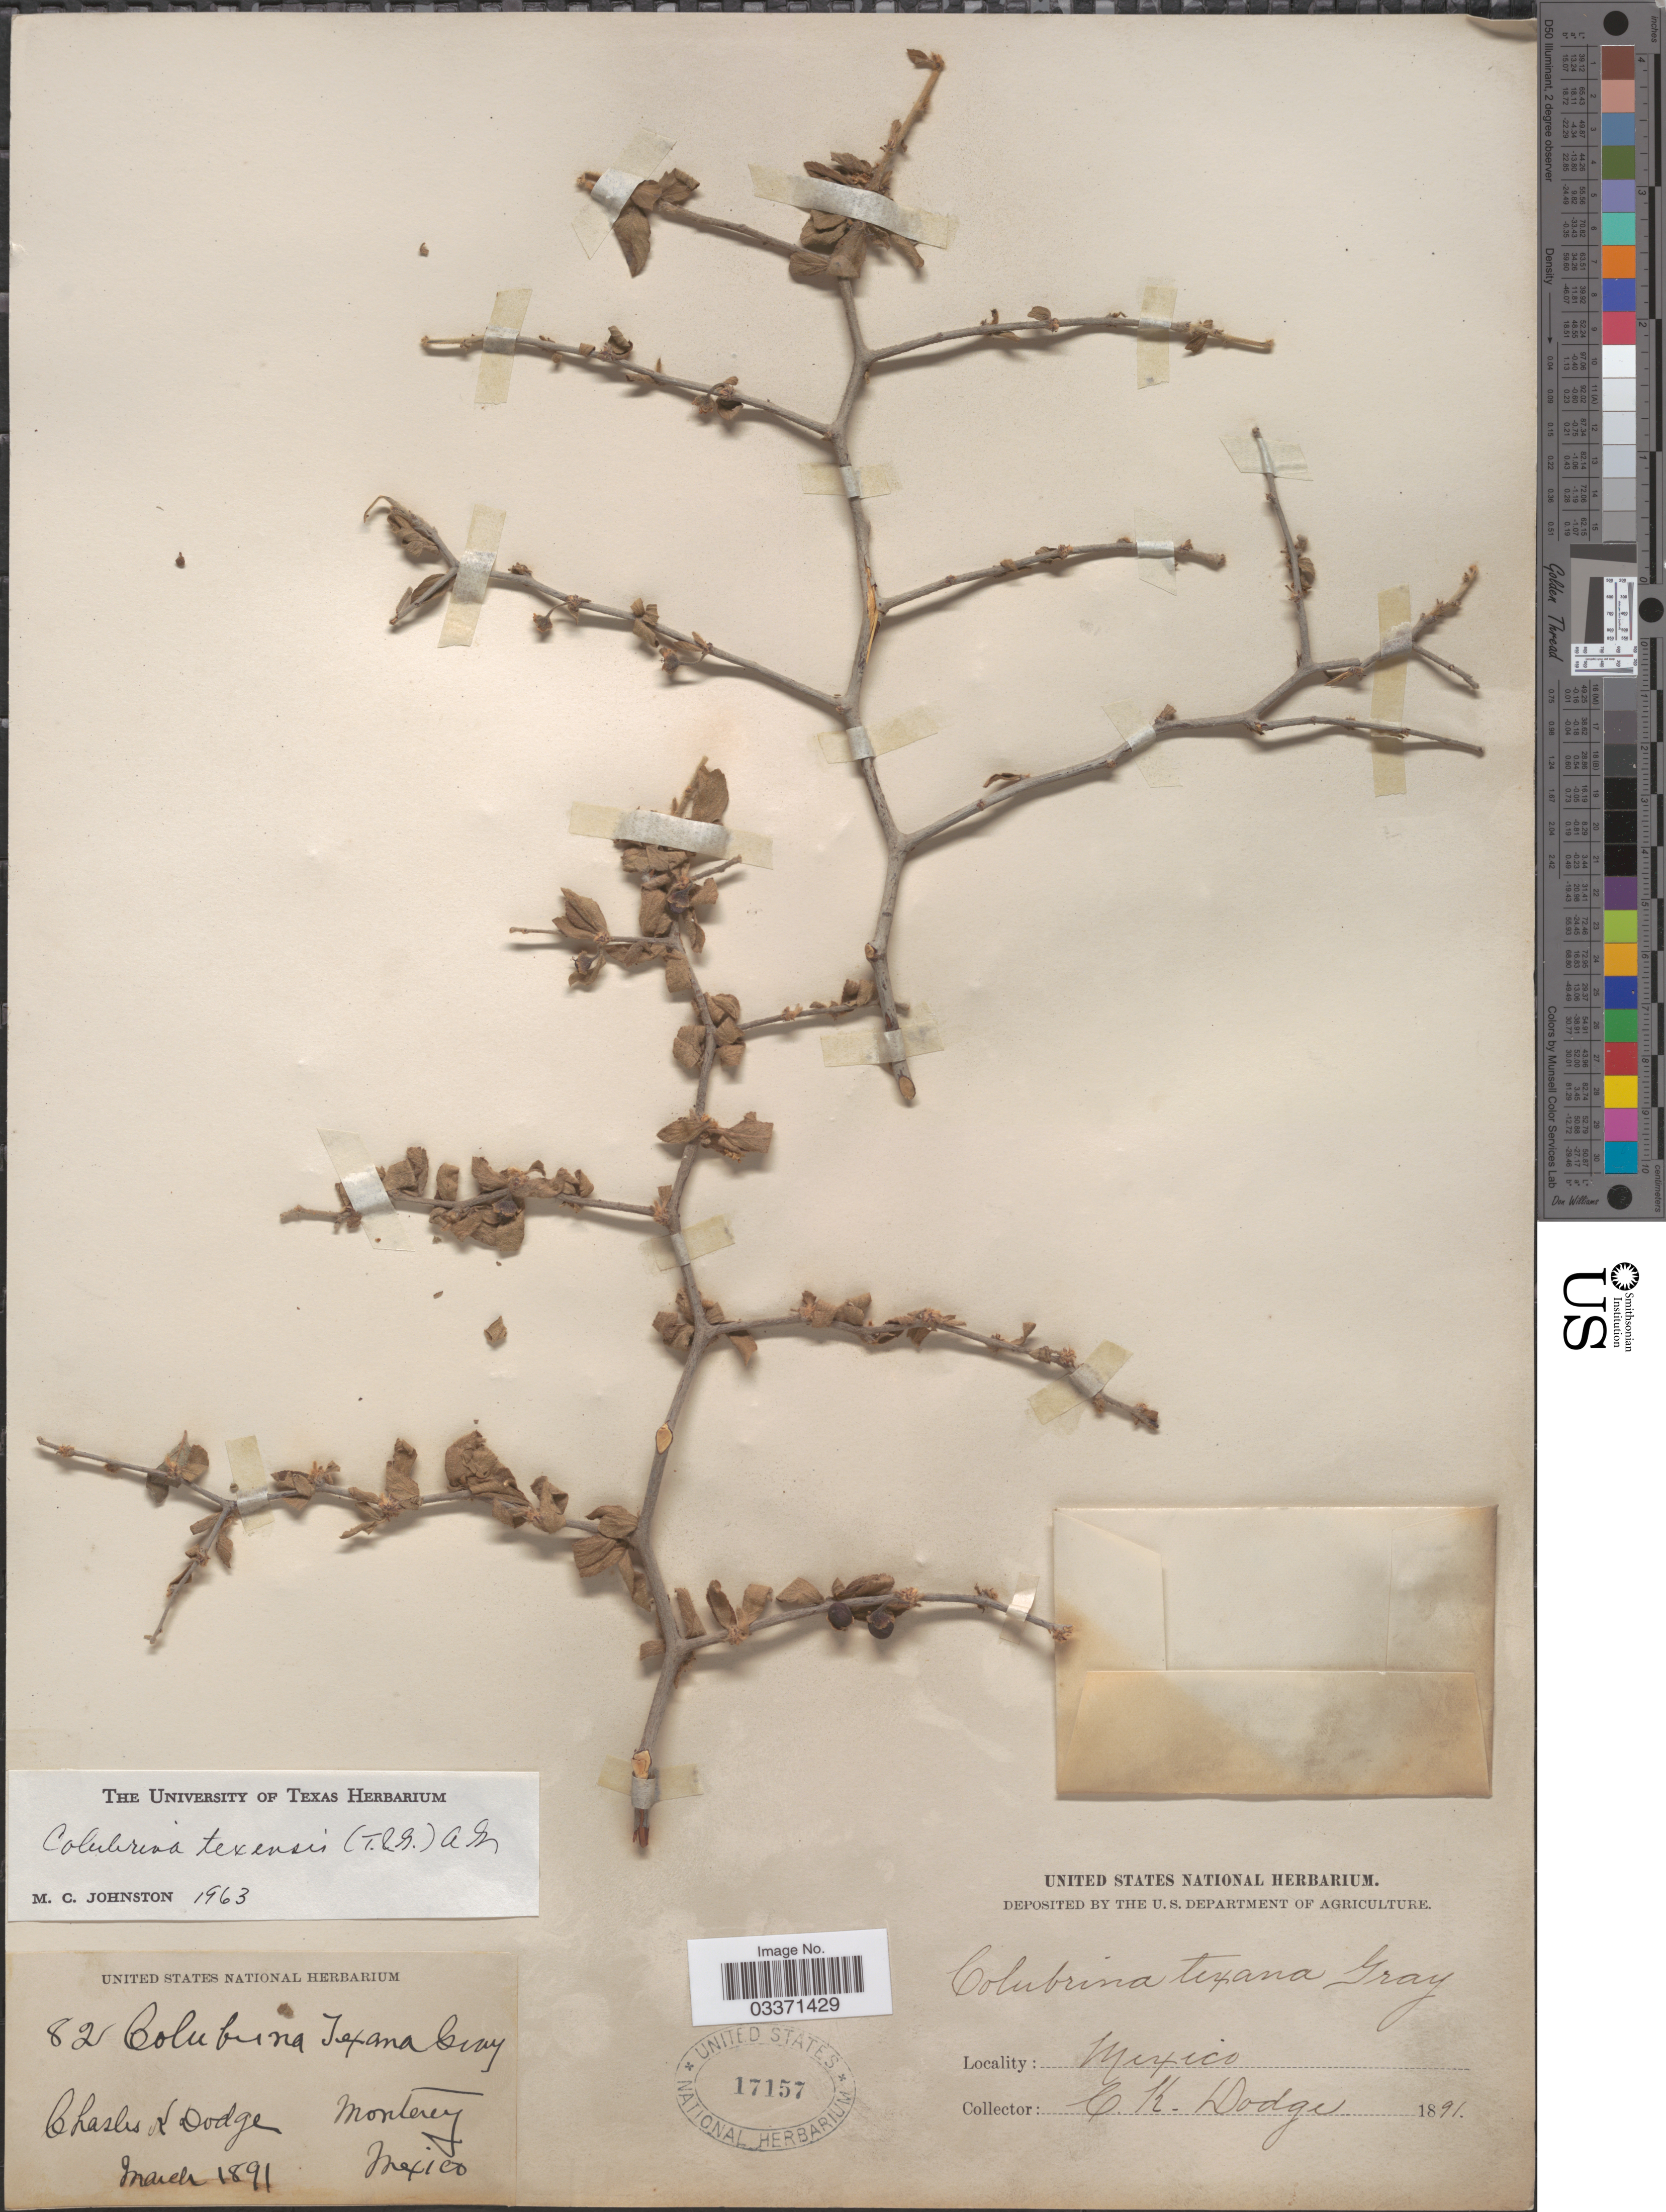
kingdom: Plantae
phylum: Tracheophyta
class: Magnoliopsida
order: Rosales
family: Rhamnaceae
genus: Colubrina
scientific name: Colubrina texensis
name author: (Torr. & A. Gray) A. Gray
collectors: C. K. Dodge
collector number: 82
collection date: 1891-03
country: Mexico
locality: Monterey.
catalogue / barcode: US 17157